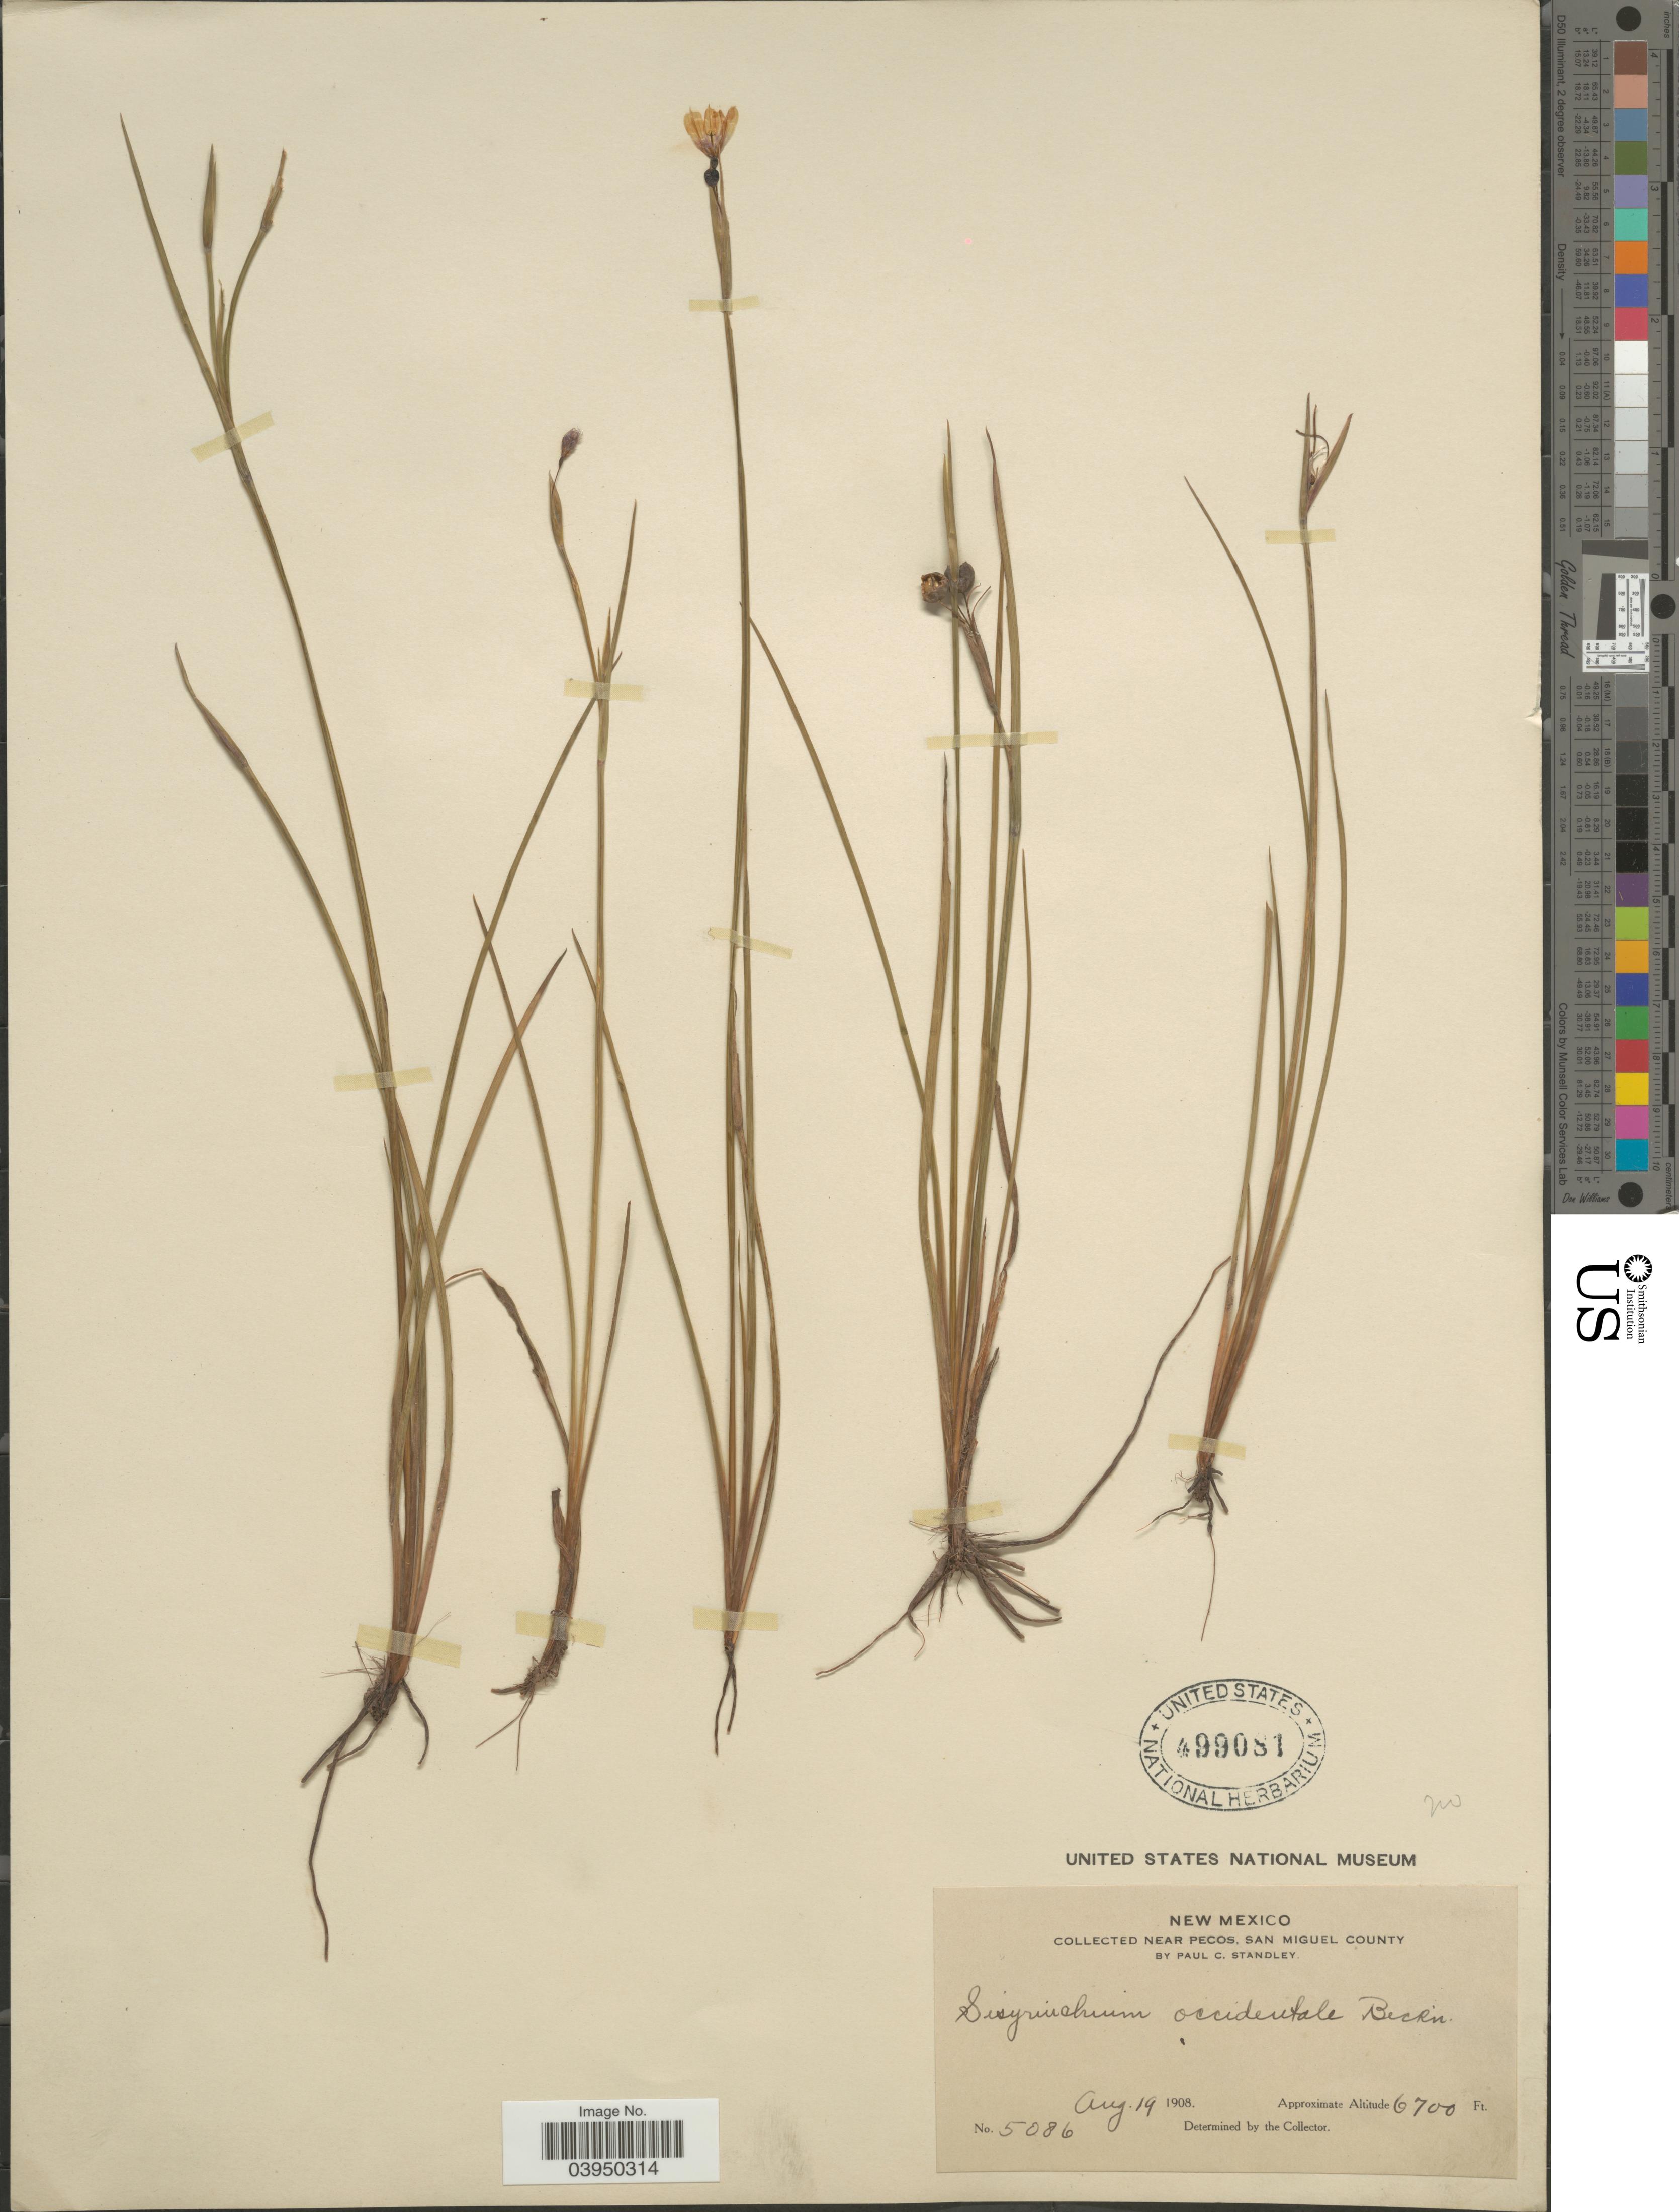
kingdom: Plantae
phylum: Tracheophyta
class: Liliopsida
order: Asparagales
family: Iridaceae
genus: Sisyrinchium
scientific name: Sisyrinchium amethystinum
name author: E.P. Bicknell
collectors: P. C. Standley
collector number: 5086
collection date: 1908-08-19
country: United States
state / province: New Mexico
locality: Near Pecos, San Miguel County.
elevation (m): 2042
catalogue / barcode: US 499081